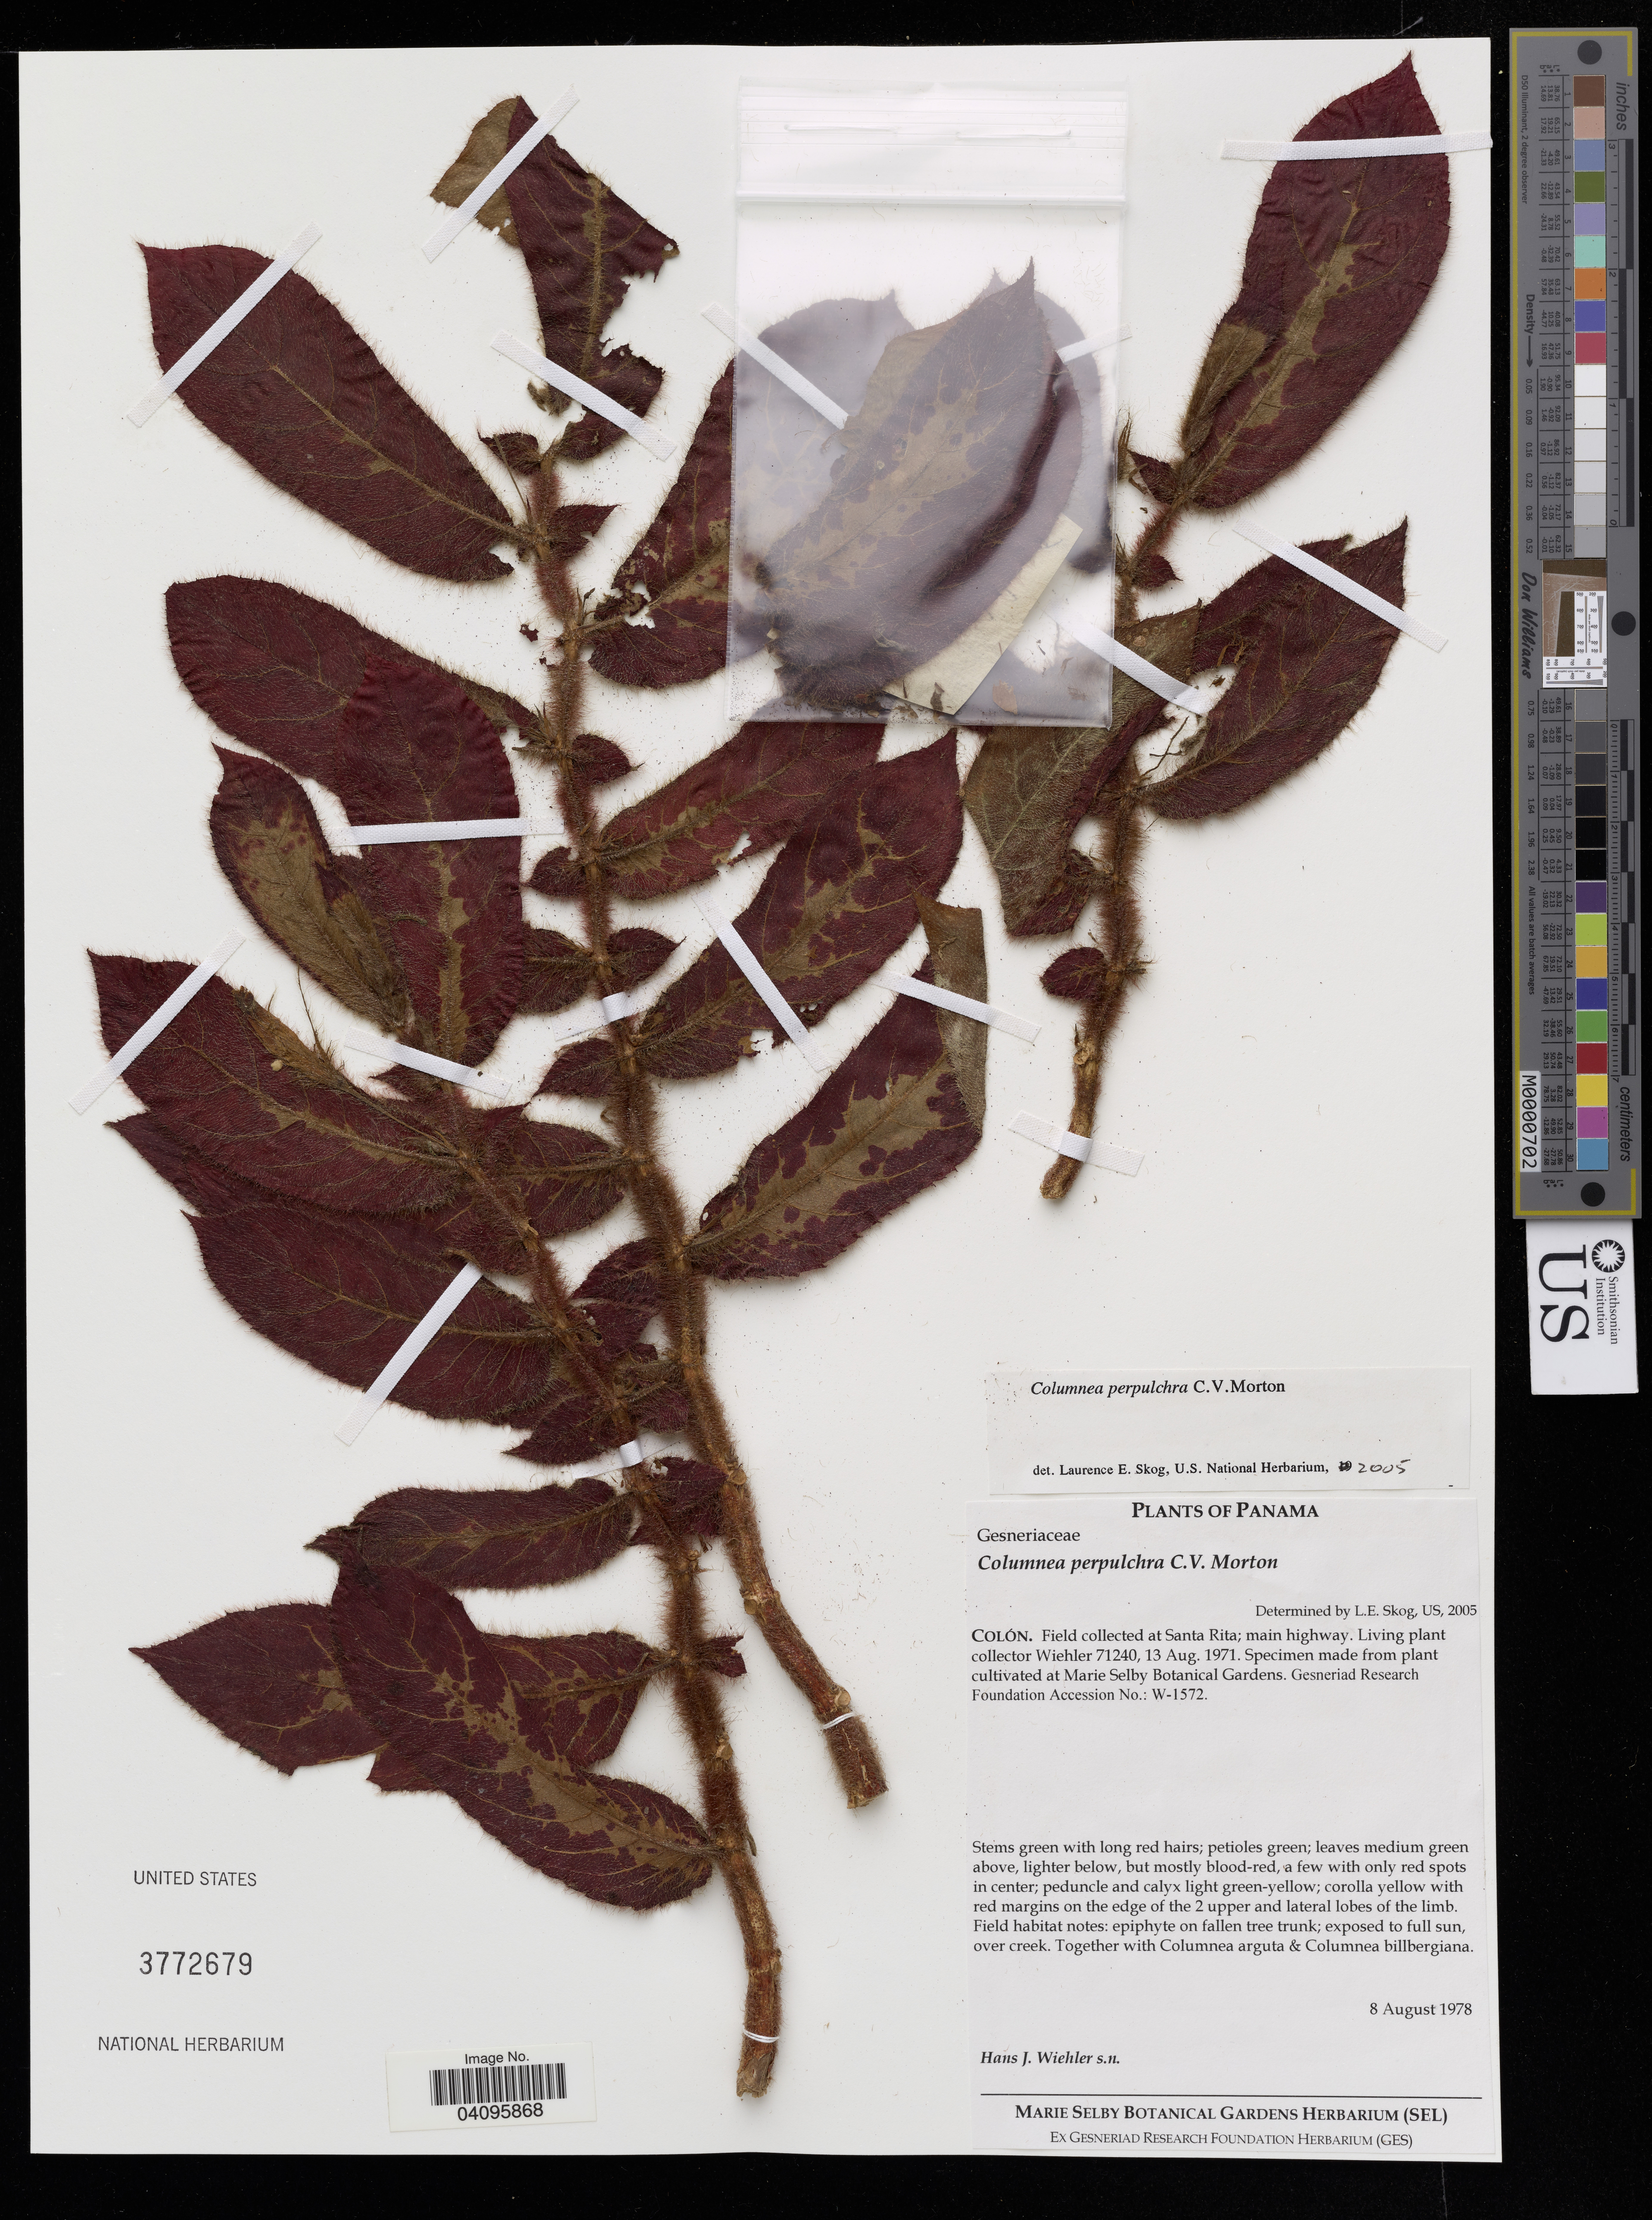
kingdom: Plantae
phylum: Tracheophyta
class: Magnoliopsida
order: Lamiales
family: Gesneriaceae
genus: Columnea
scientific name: Columnea perpulchra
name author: C.V. Morton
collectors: Wiehler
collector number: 71240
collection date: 1971-08-13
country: Panama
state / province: Colón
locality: Field collected at Santa Rita; main highway. Specimen made from plant cultivated at Marie Selby Botanical Gardens. Gesneriad Research Foundation Accession No.: W-1572.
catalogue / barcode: US 372679